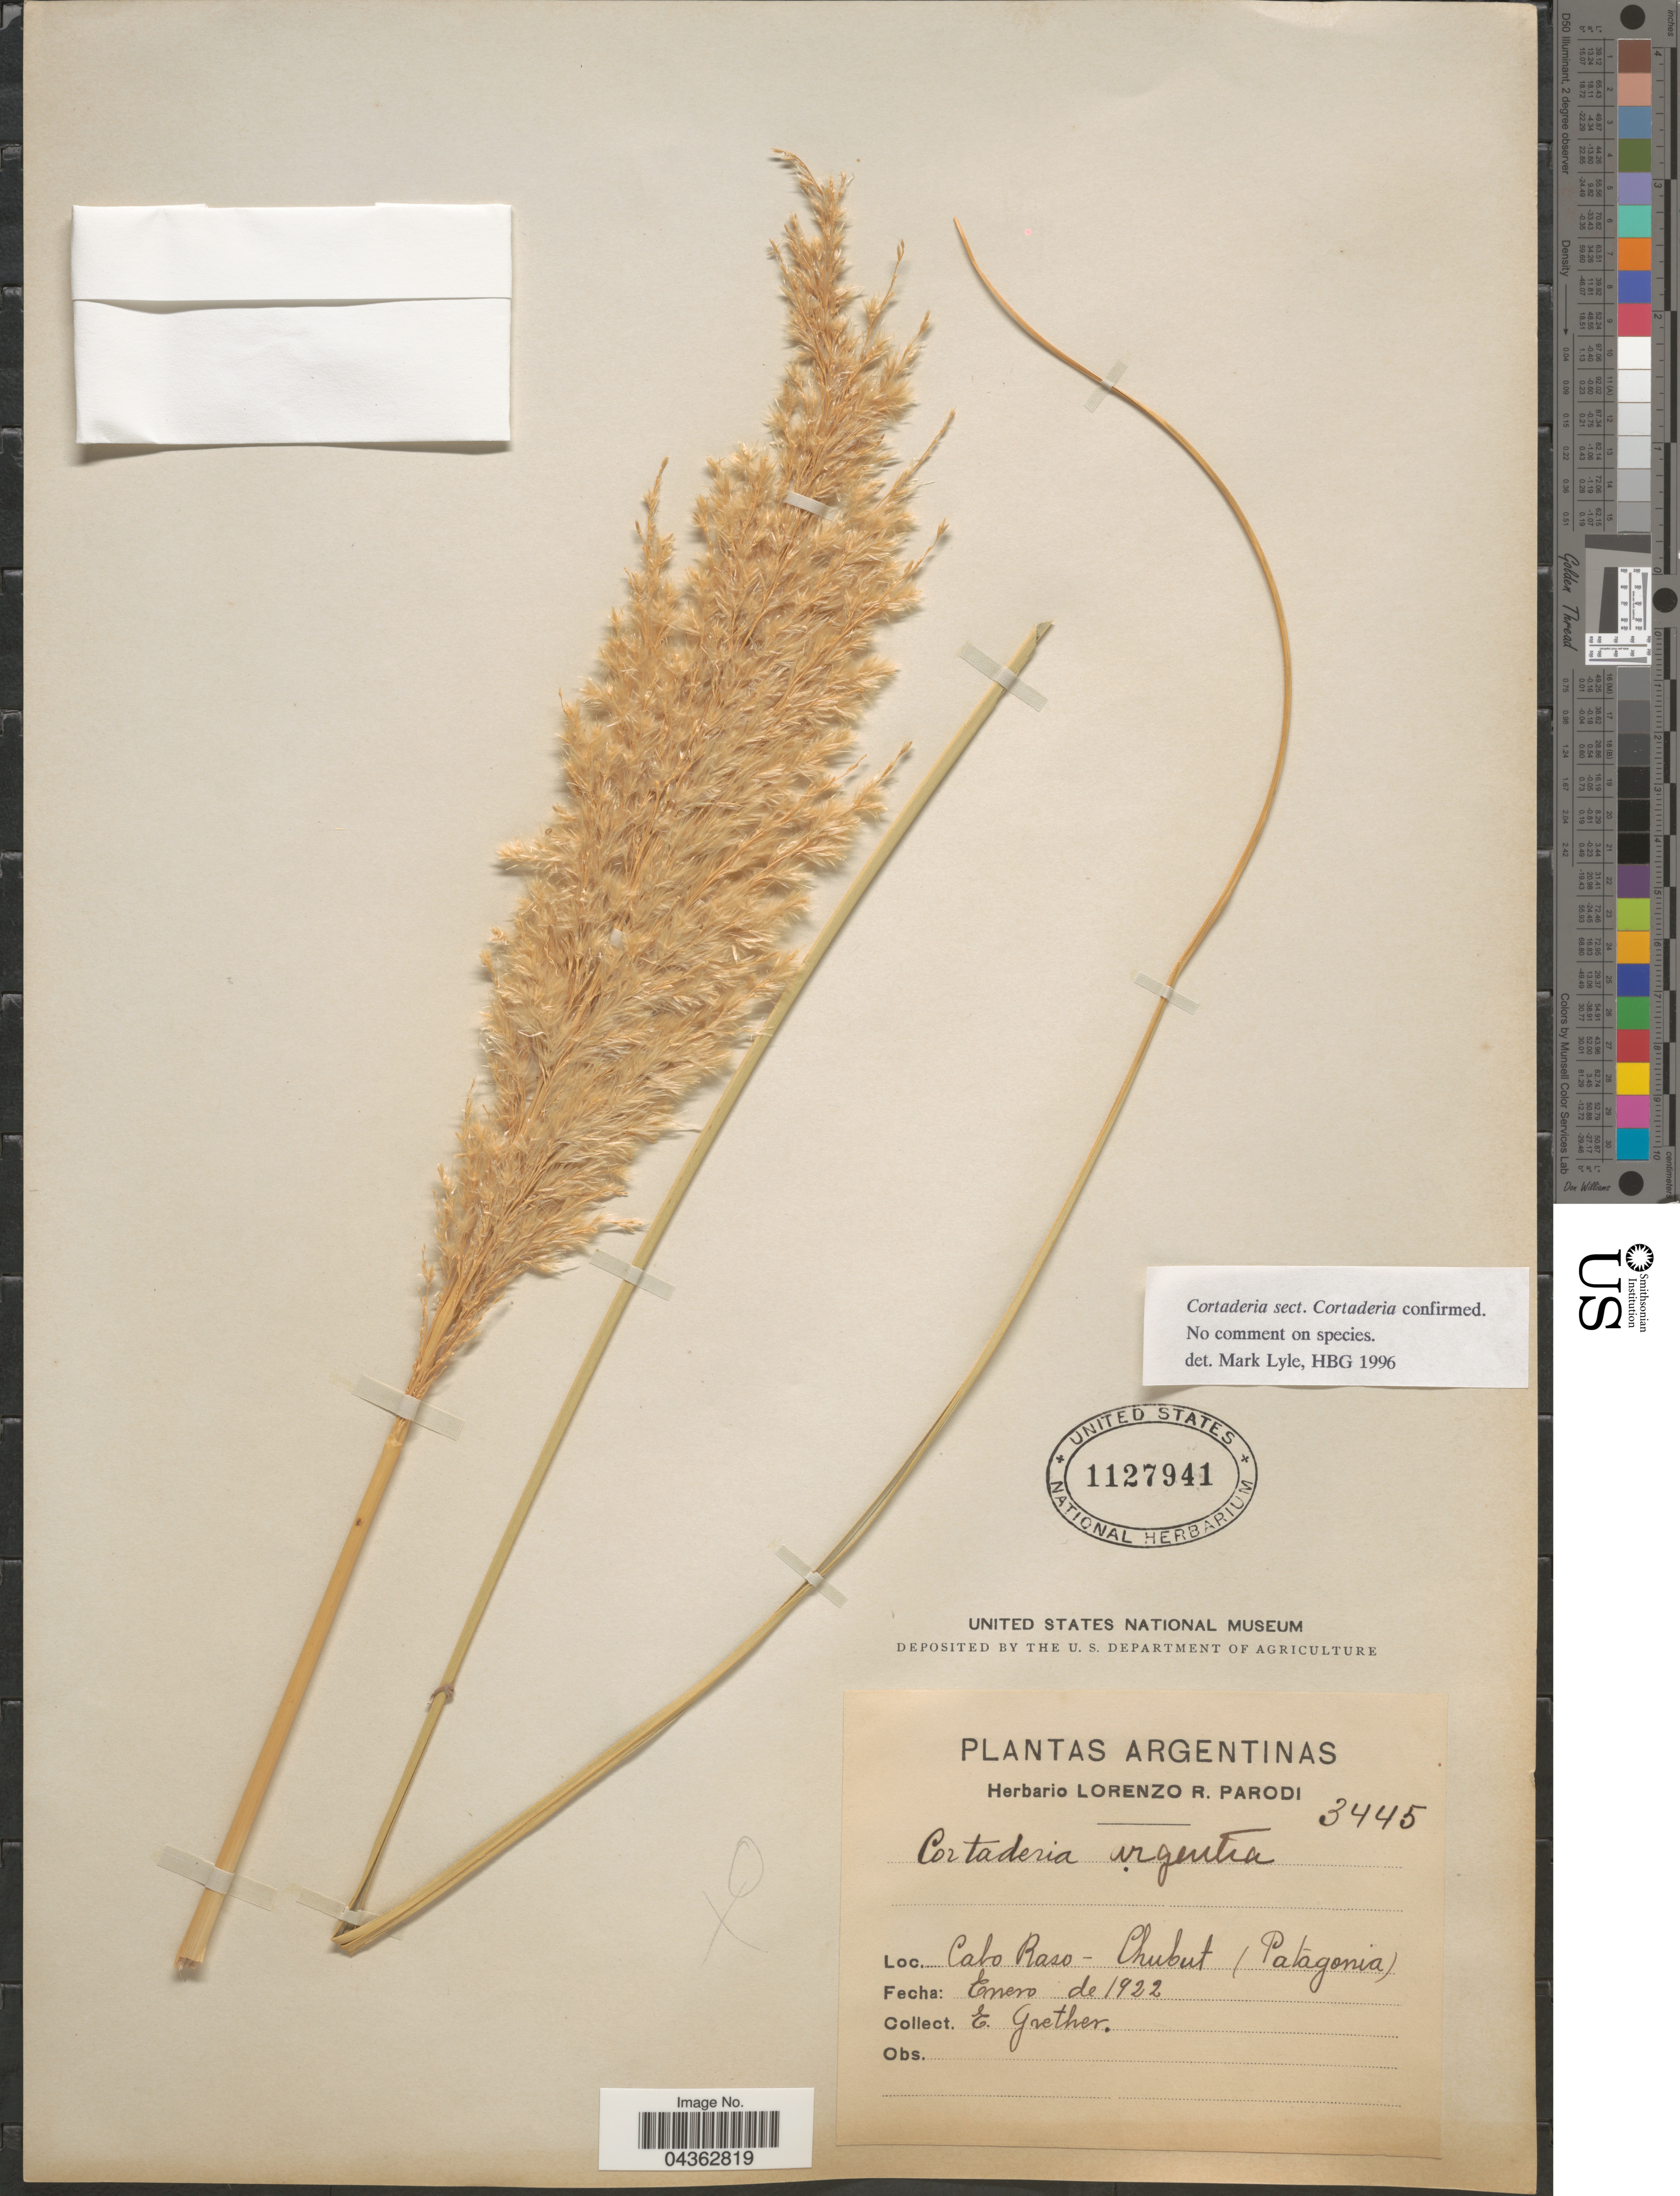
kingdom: Plantae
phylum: Tracheophyta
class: Liliopsida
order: Poales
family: Poaceae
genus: Cortaderia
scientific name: Cortaderia selloana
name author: (Schult. & Schult. f.) Asch. & Graebn.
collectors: E. Grether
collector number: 3445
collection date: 1922-01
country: Argentina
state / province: Chubut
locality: Cabo Raso. (Patagonia).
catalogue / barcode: US 1127941